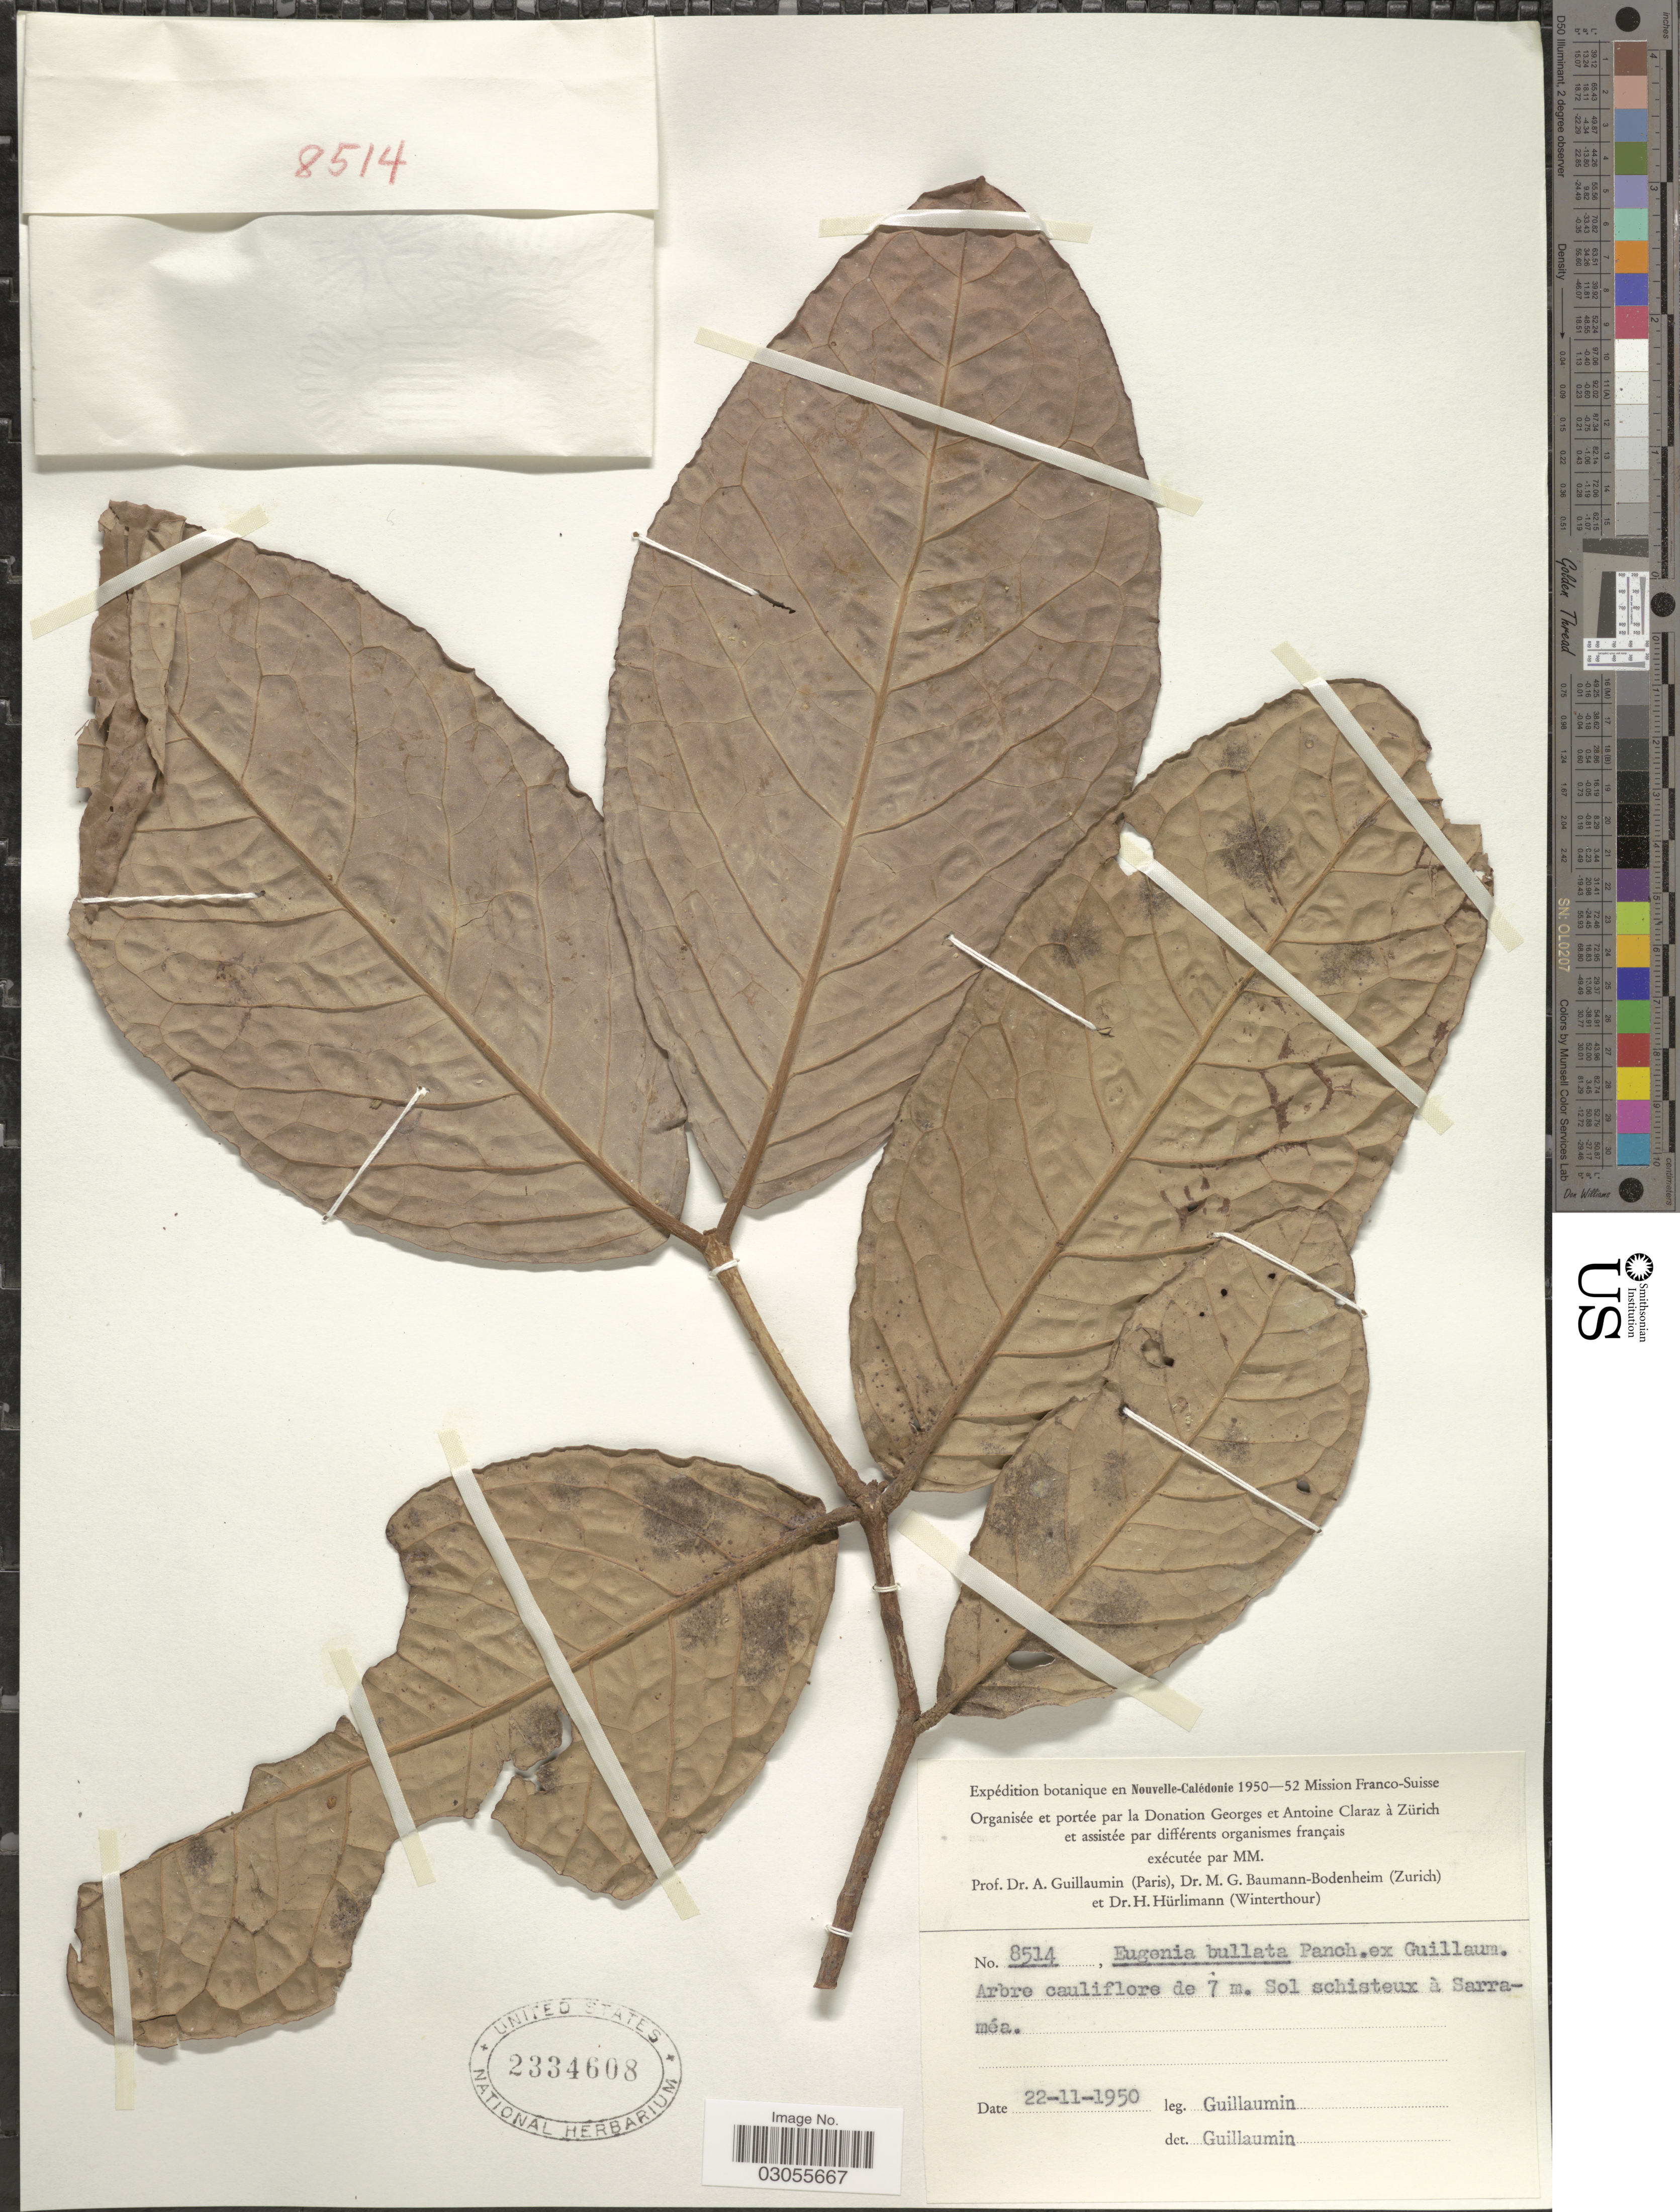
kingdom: Plantae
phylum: Tracheophyta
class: Magnoliopsida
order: Myrtales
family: Myrtaceae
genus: Eugenia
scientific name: Eugenia bullata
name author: Pancher ex Guillaumin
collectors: A. Guillaumin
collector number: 8514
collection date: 1950-11-22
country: New Caledonia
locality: Sarraméa.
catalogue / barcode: US 2334608